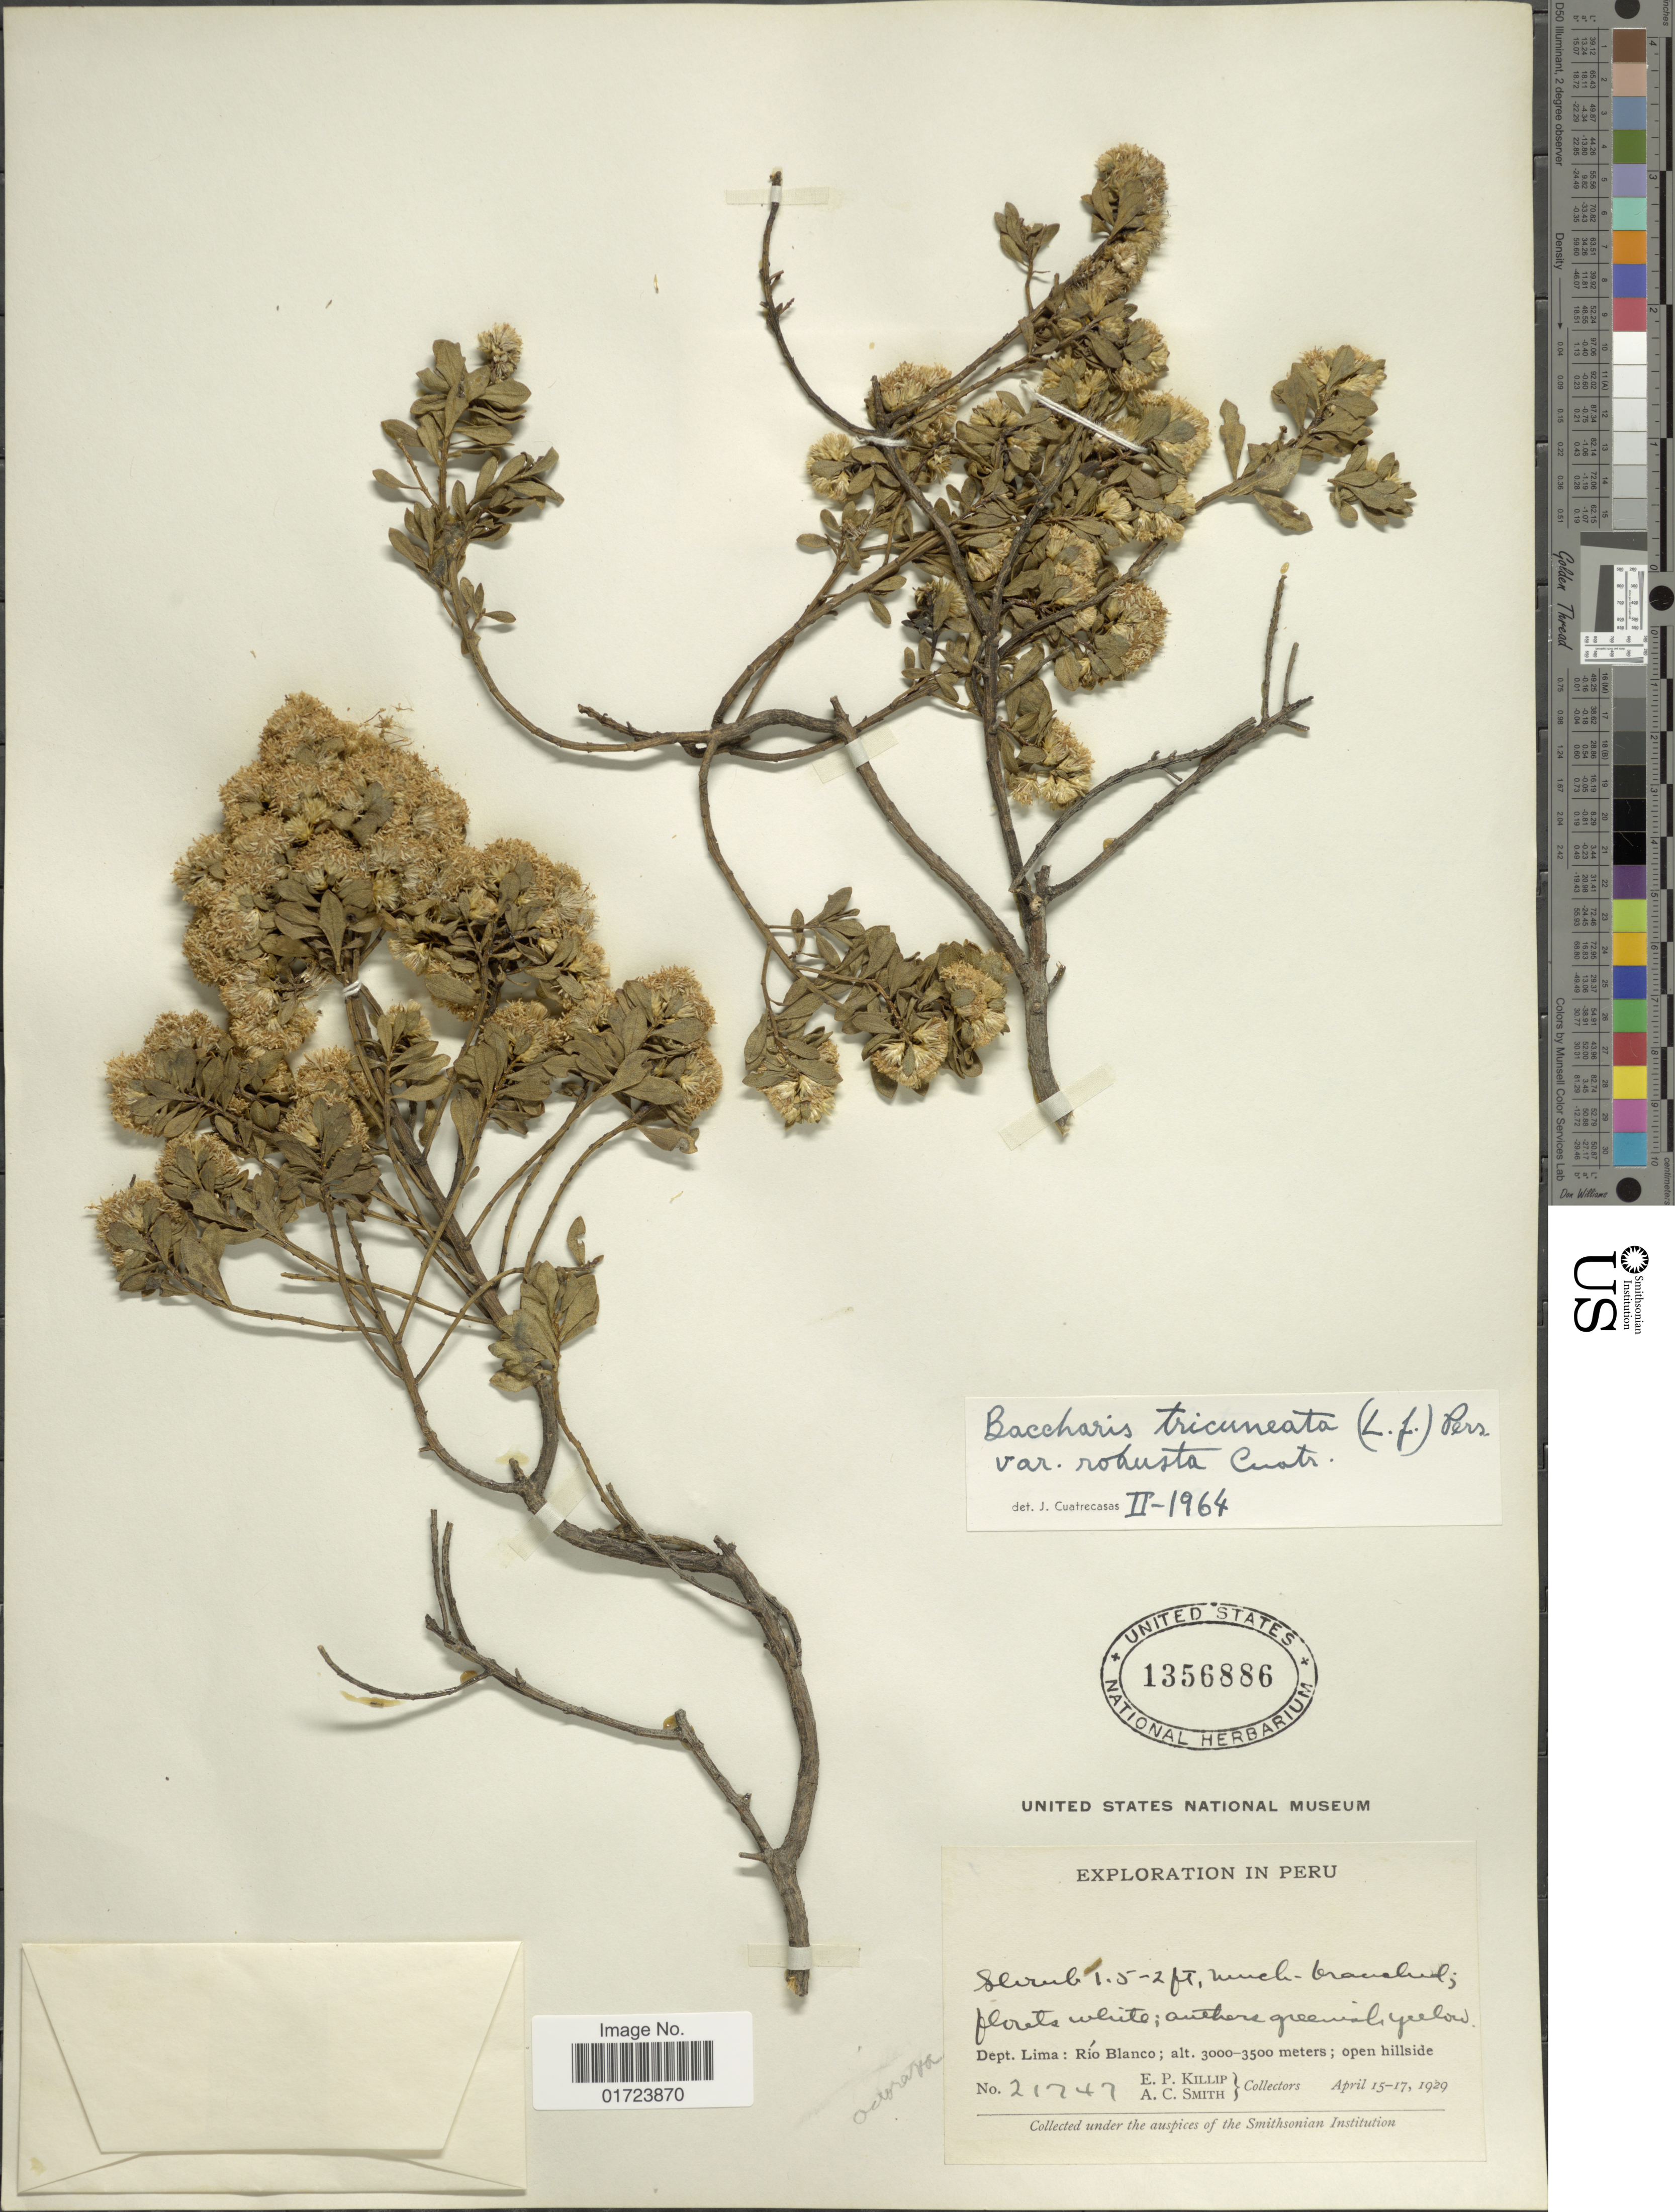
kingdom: Plantae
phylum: Tracheophyta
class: Magnoliopsida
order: Asterales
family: Asteraceae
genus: Baccharis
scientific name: Baccharis tricuneata var. robusta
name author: Cuatrec.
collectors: E. P. Killip & A. C. Smith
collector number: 21747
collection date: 1929-04-15/1929-04-17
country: Peru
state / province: Lima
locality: Dept. Lima: Rio Blanco.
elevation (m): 3000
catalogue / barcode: US 1356886